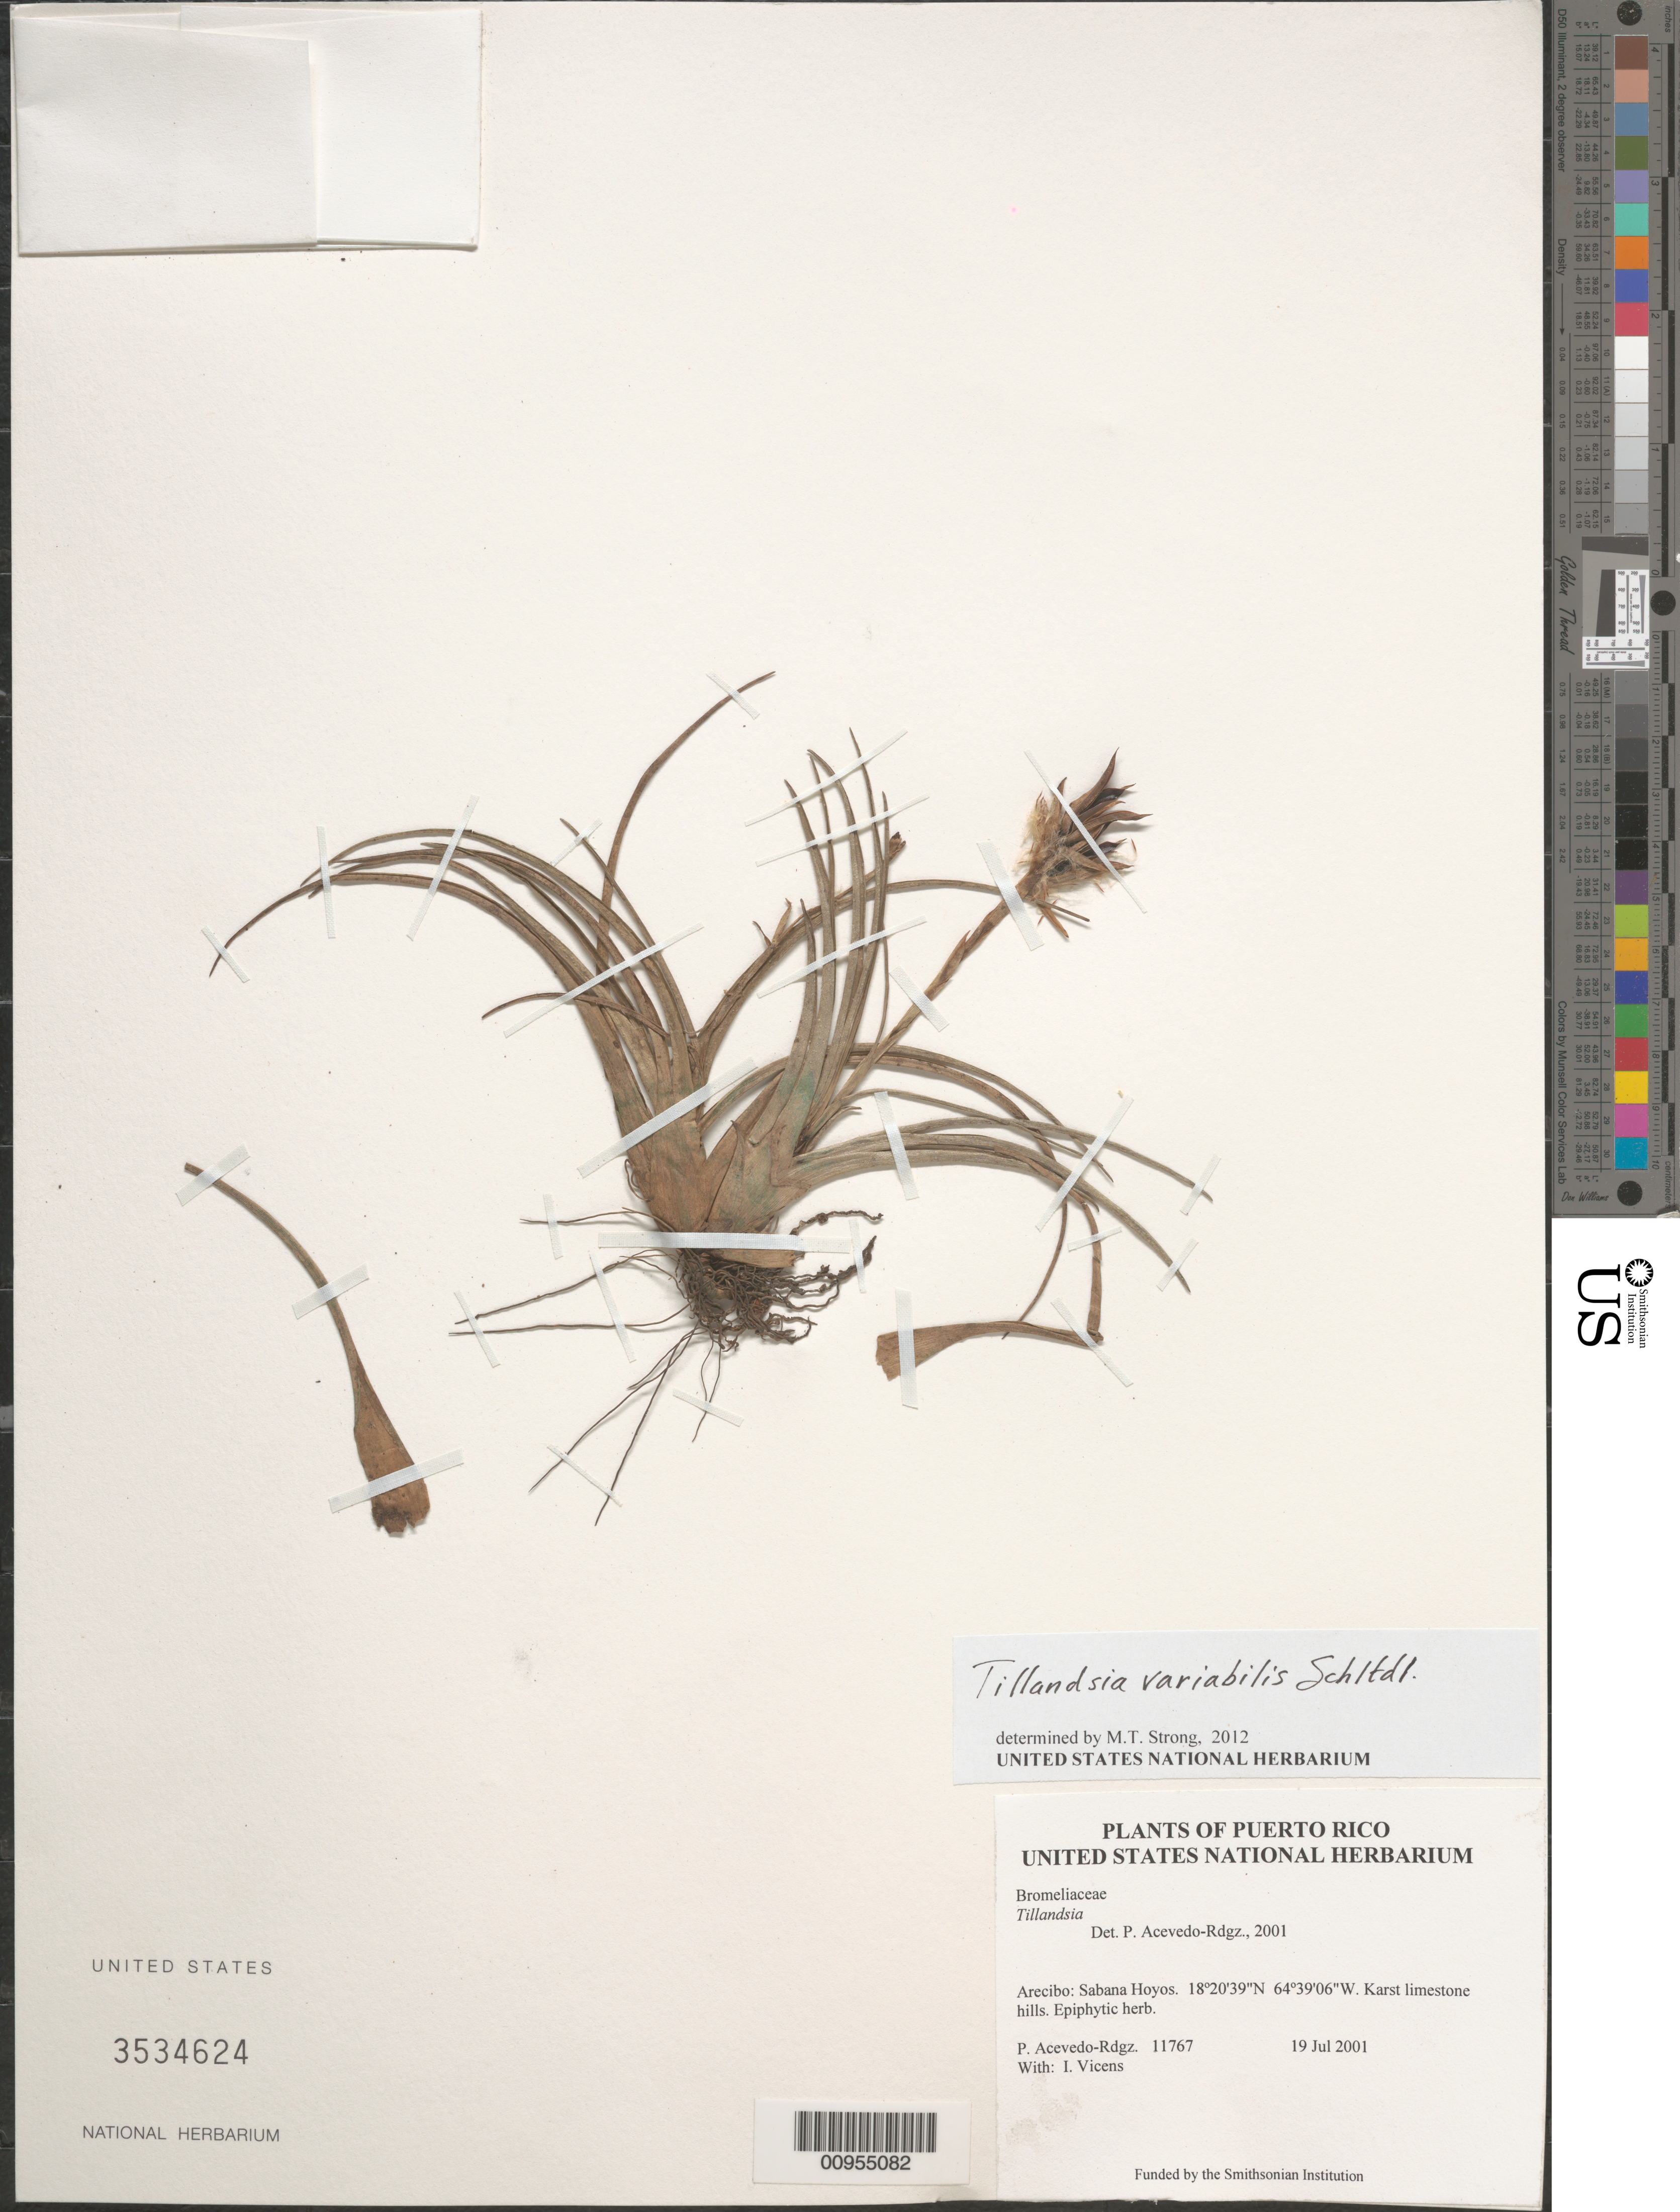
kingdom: Plantae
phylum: Tracheophyta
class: Liliopsida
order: Poales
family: Bromeliaceae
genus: Tillandsia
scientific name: Tillandsia variabilis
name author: Schltdl.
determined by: Strong, M. T., (US), Smithsonian Institution - National Museum of Natural History (UNITED STATES)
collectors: P. Acevedo-Rodr. & I. Vicens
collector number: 11767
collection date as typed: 19 Jul 2001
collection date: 2001-07-19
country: Puerto Rico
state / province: Arecibo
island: Puerto Rico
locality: Arecibo: Sabana Hoyos.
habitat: Karst limestone hills.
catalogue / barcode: US 3534624